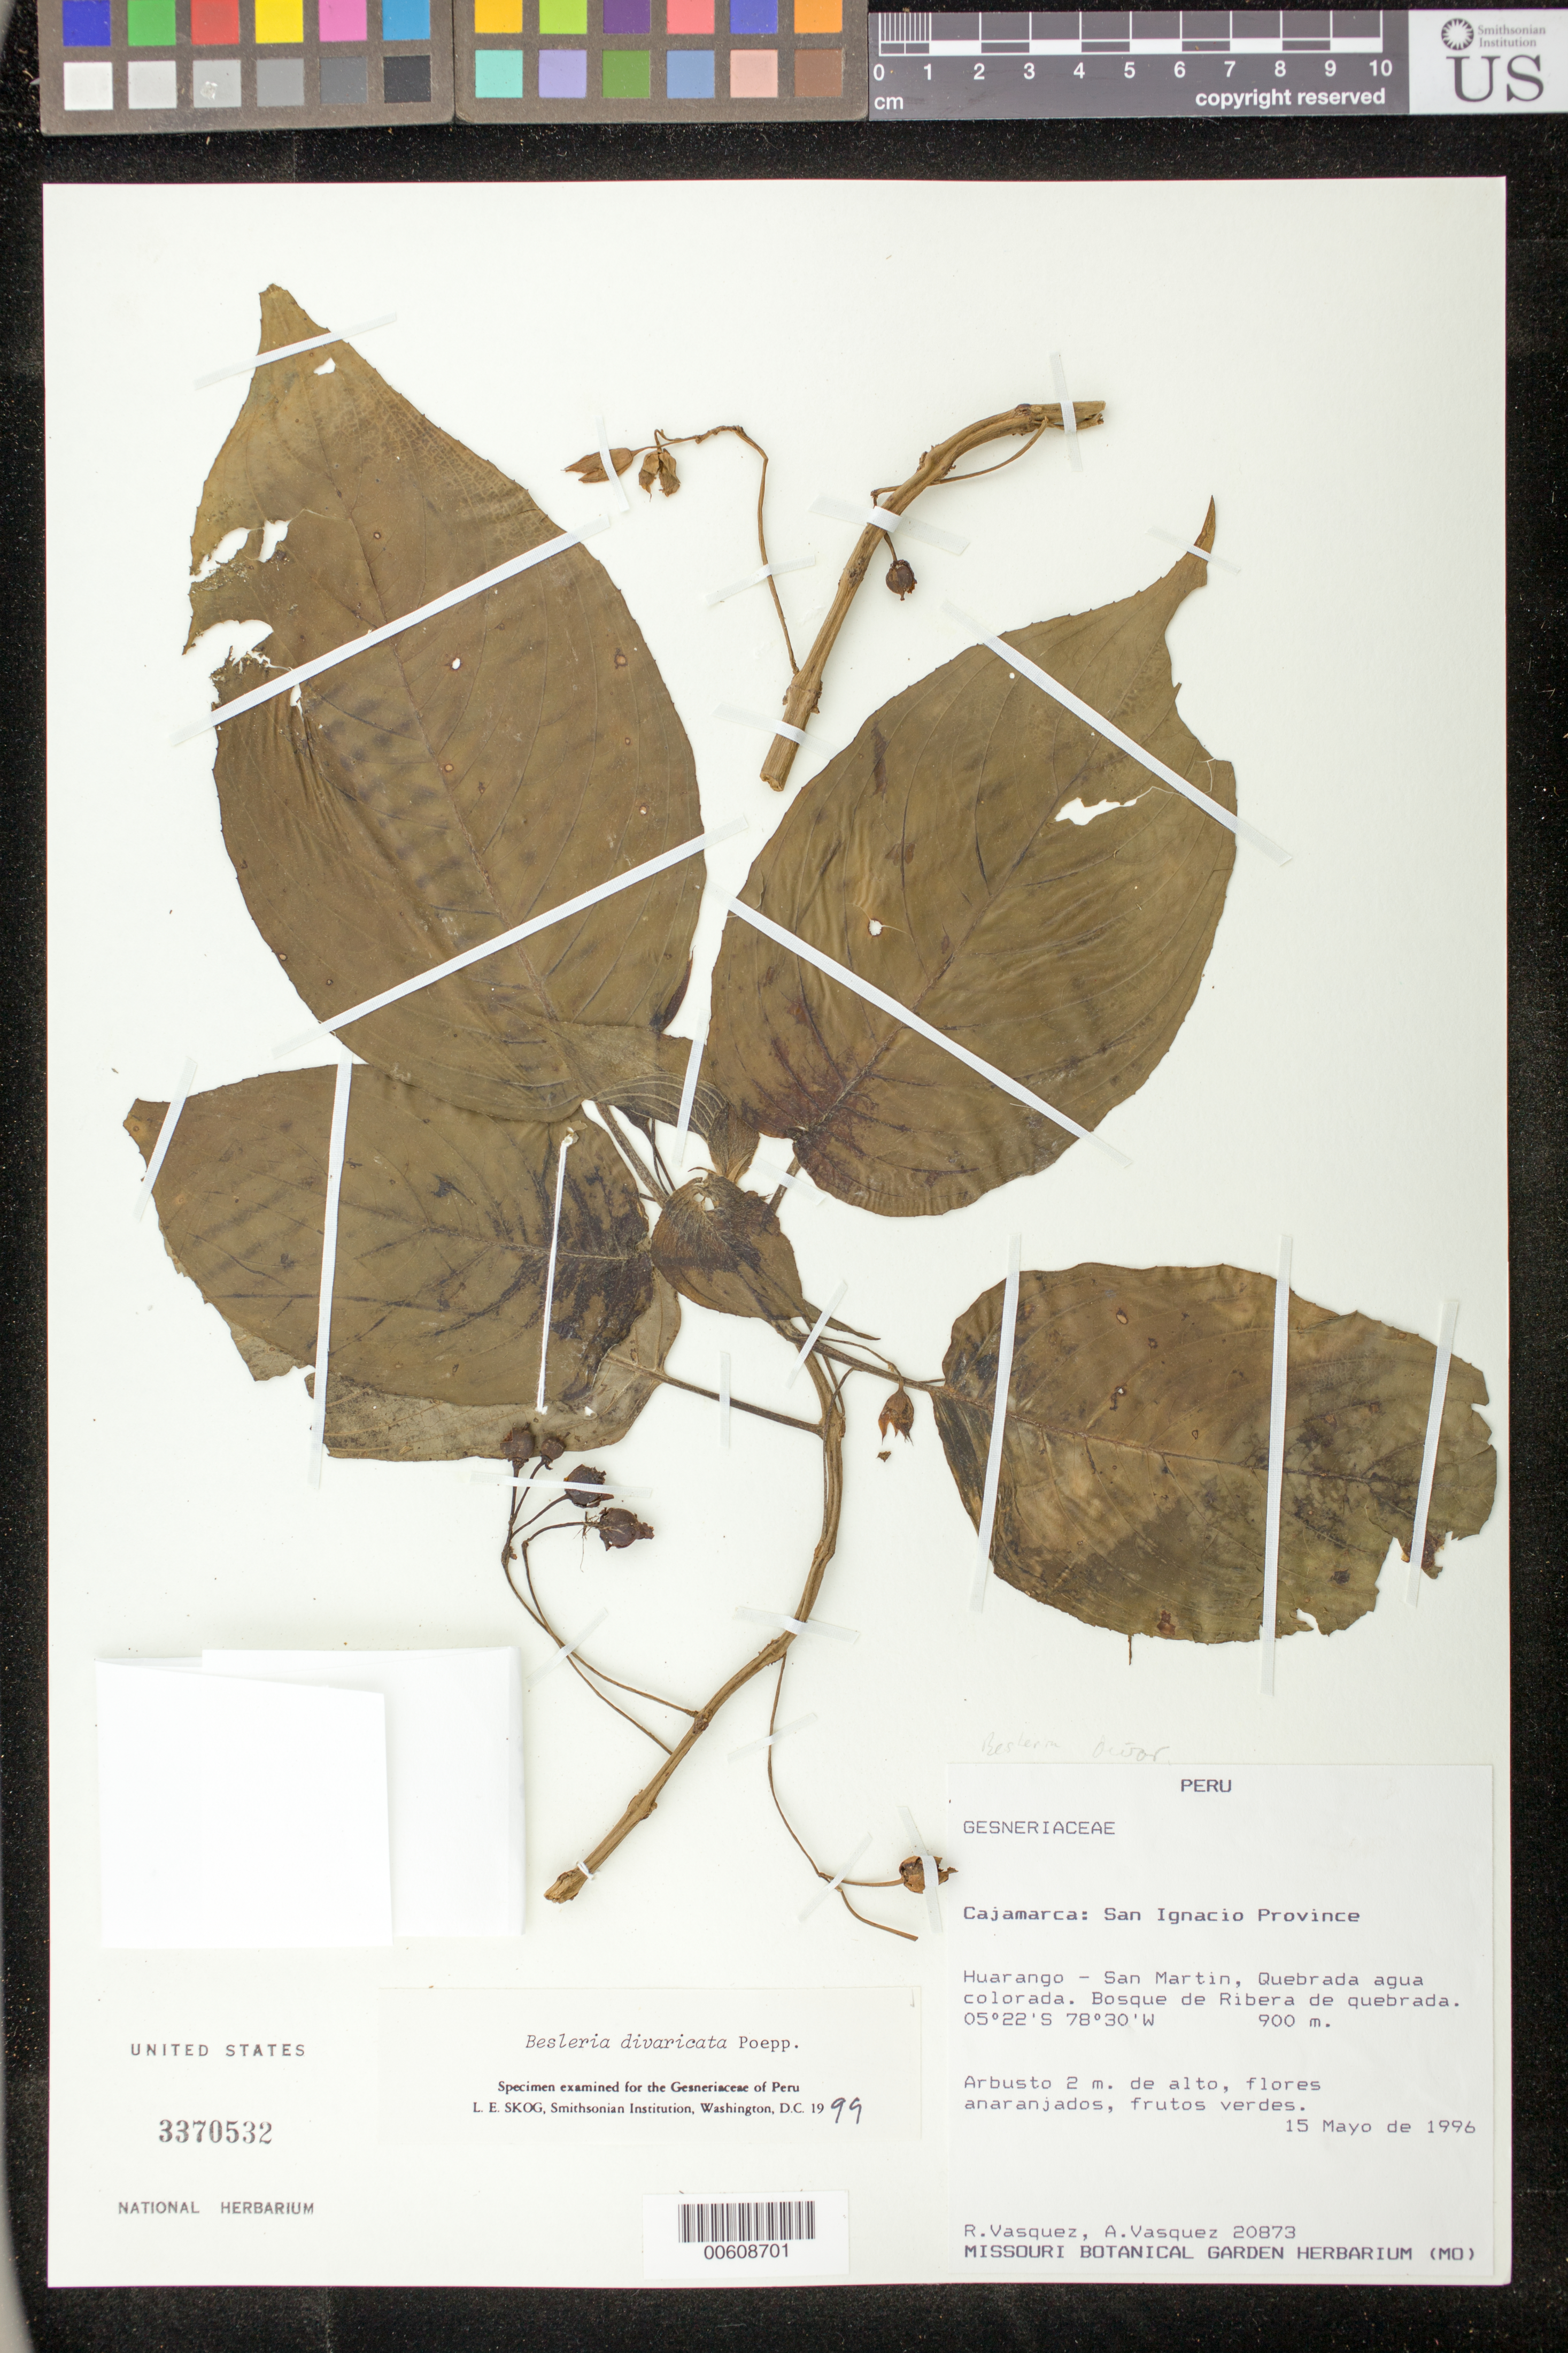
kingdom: Plantae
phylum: Tracheophyta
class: Magnoliopsida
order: Lamiales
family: Gesneriaceae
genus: Besleria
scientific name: Besleria divaricata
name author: Poepp.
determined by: Skog, Laurence E.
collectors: R. Vásquez & A. Vasquez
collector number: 20873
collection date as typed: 15 May 1996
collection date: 1996-05-15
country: Peru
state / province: Cajamarca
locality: Prov. San Ignacio; Huarango - San Martin, Quebrada agua colorada, bosque de Ribera de quebrada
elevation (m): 900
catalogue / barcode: US 3370532